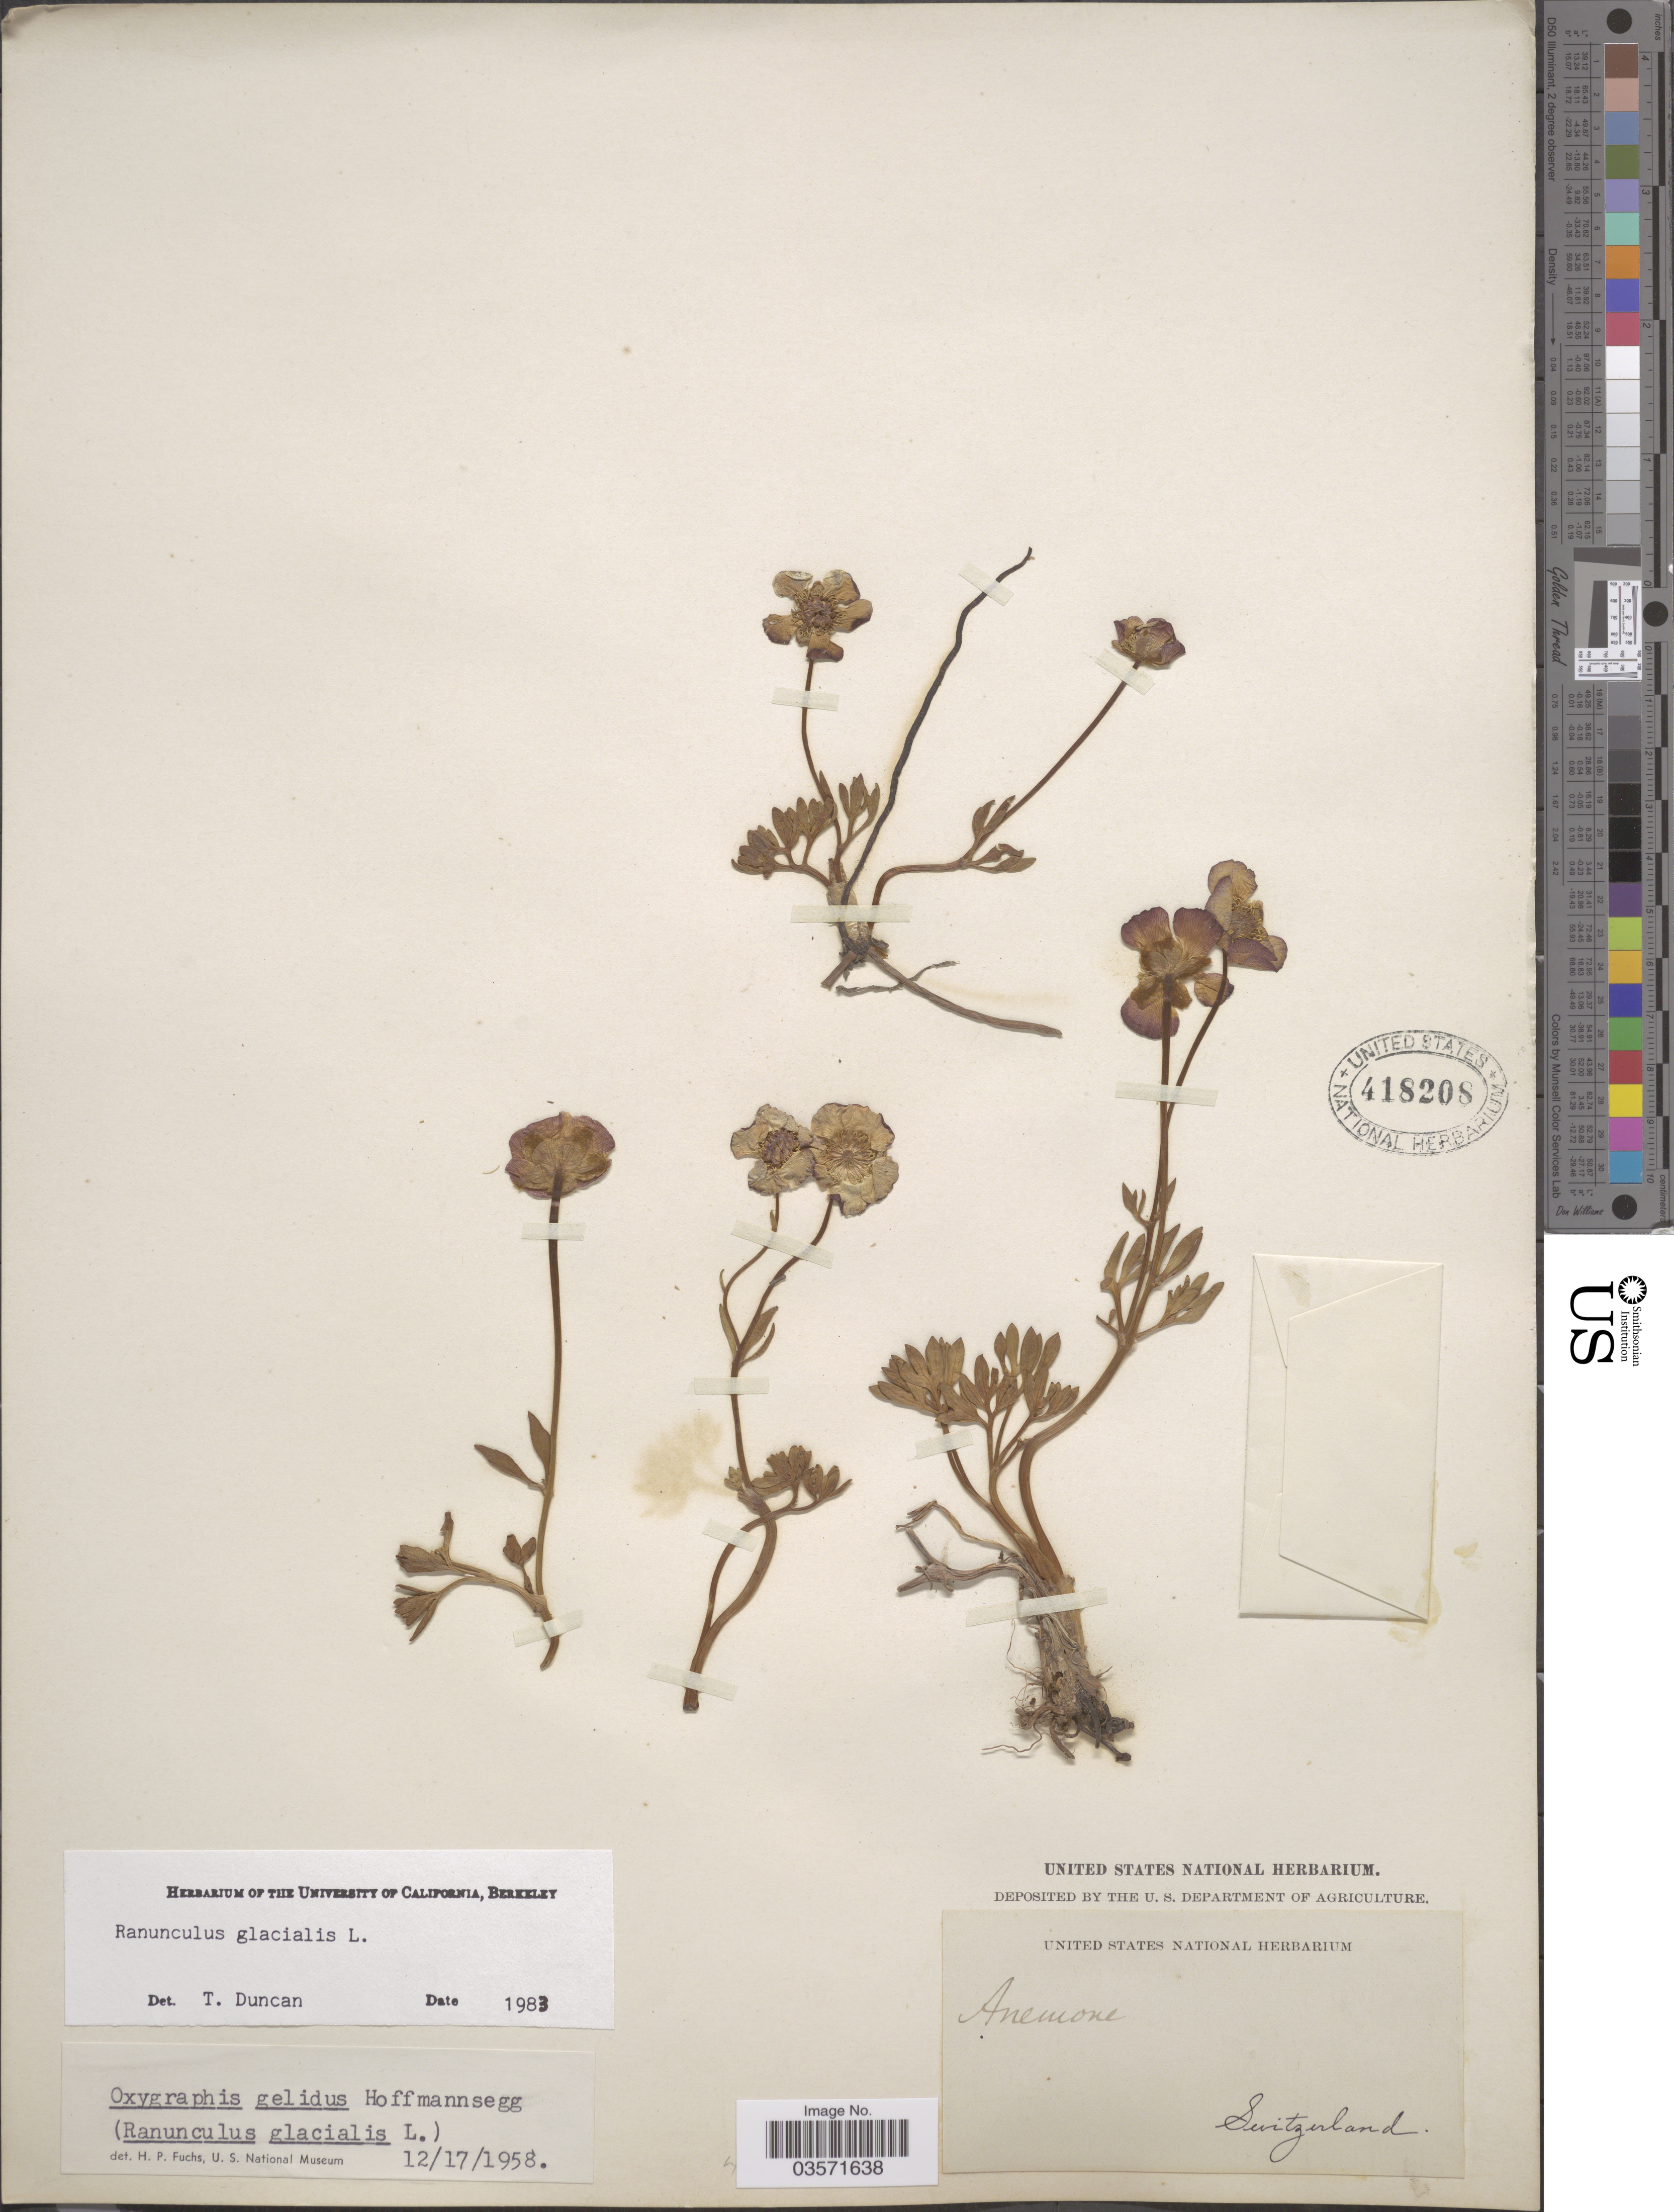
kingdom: Plantae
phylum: Tracheophyta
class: Magnoliopsida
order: Ranunculales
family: Ranunculaceae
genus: Ranunculus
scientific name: Ranunculus glacialis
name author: L.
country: Switzerland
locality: Anemone.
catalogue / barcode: US 418208